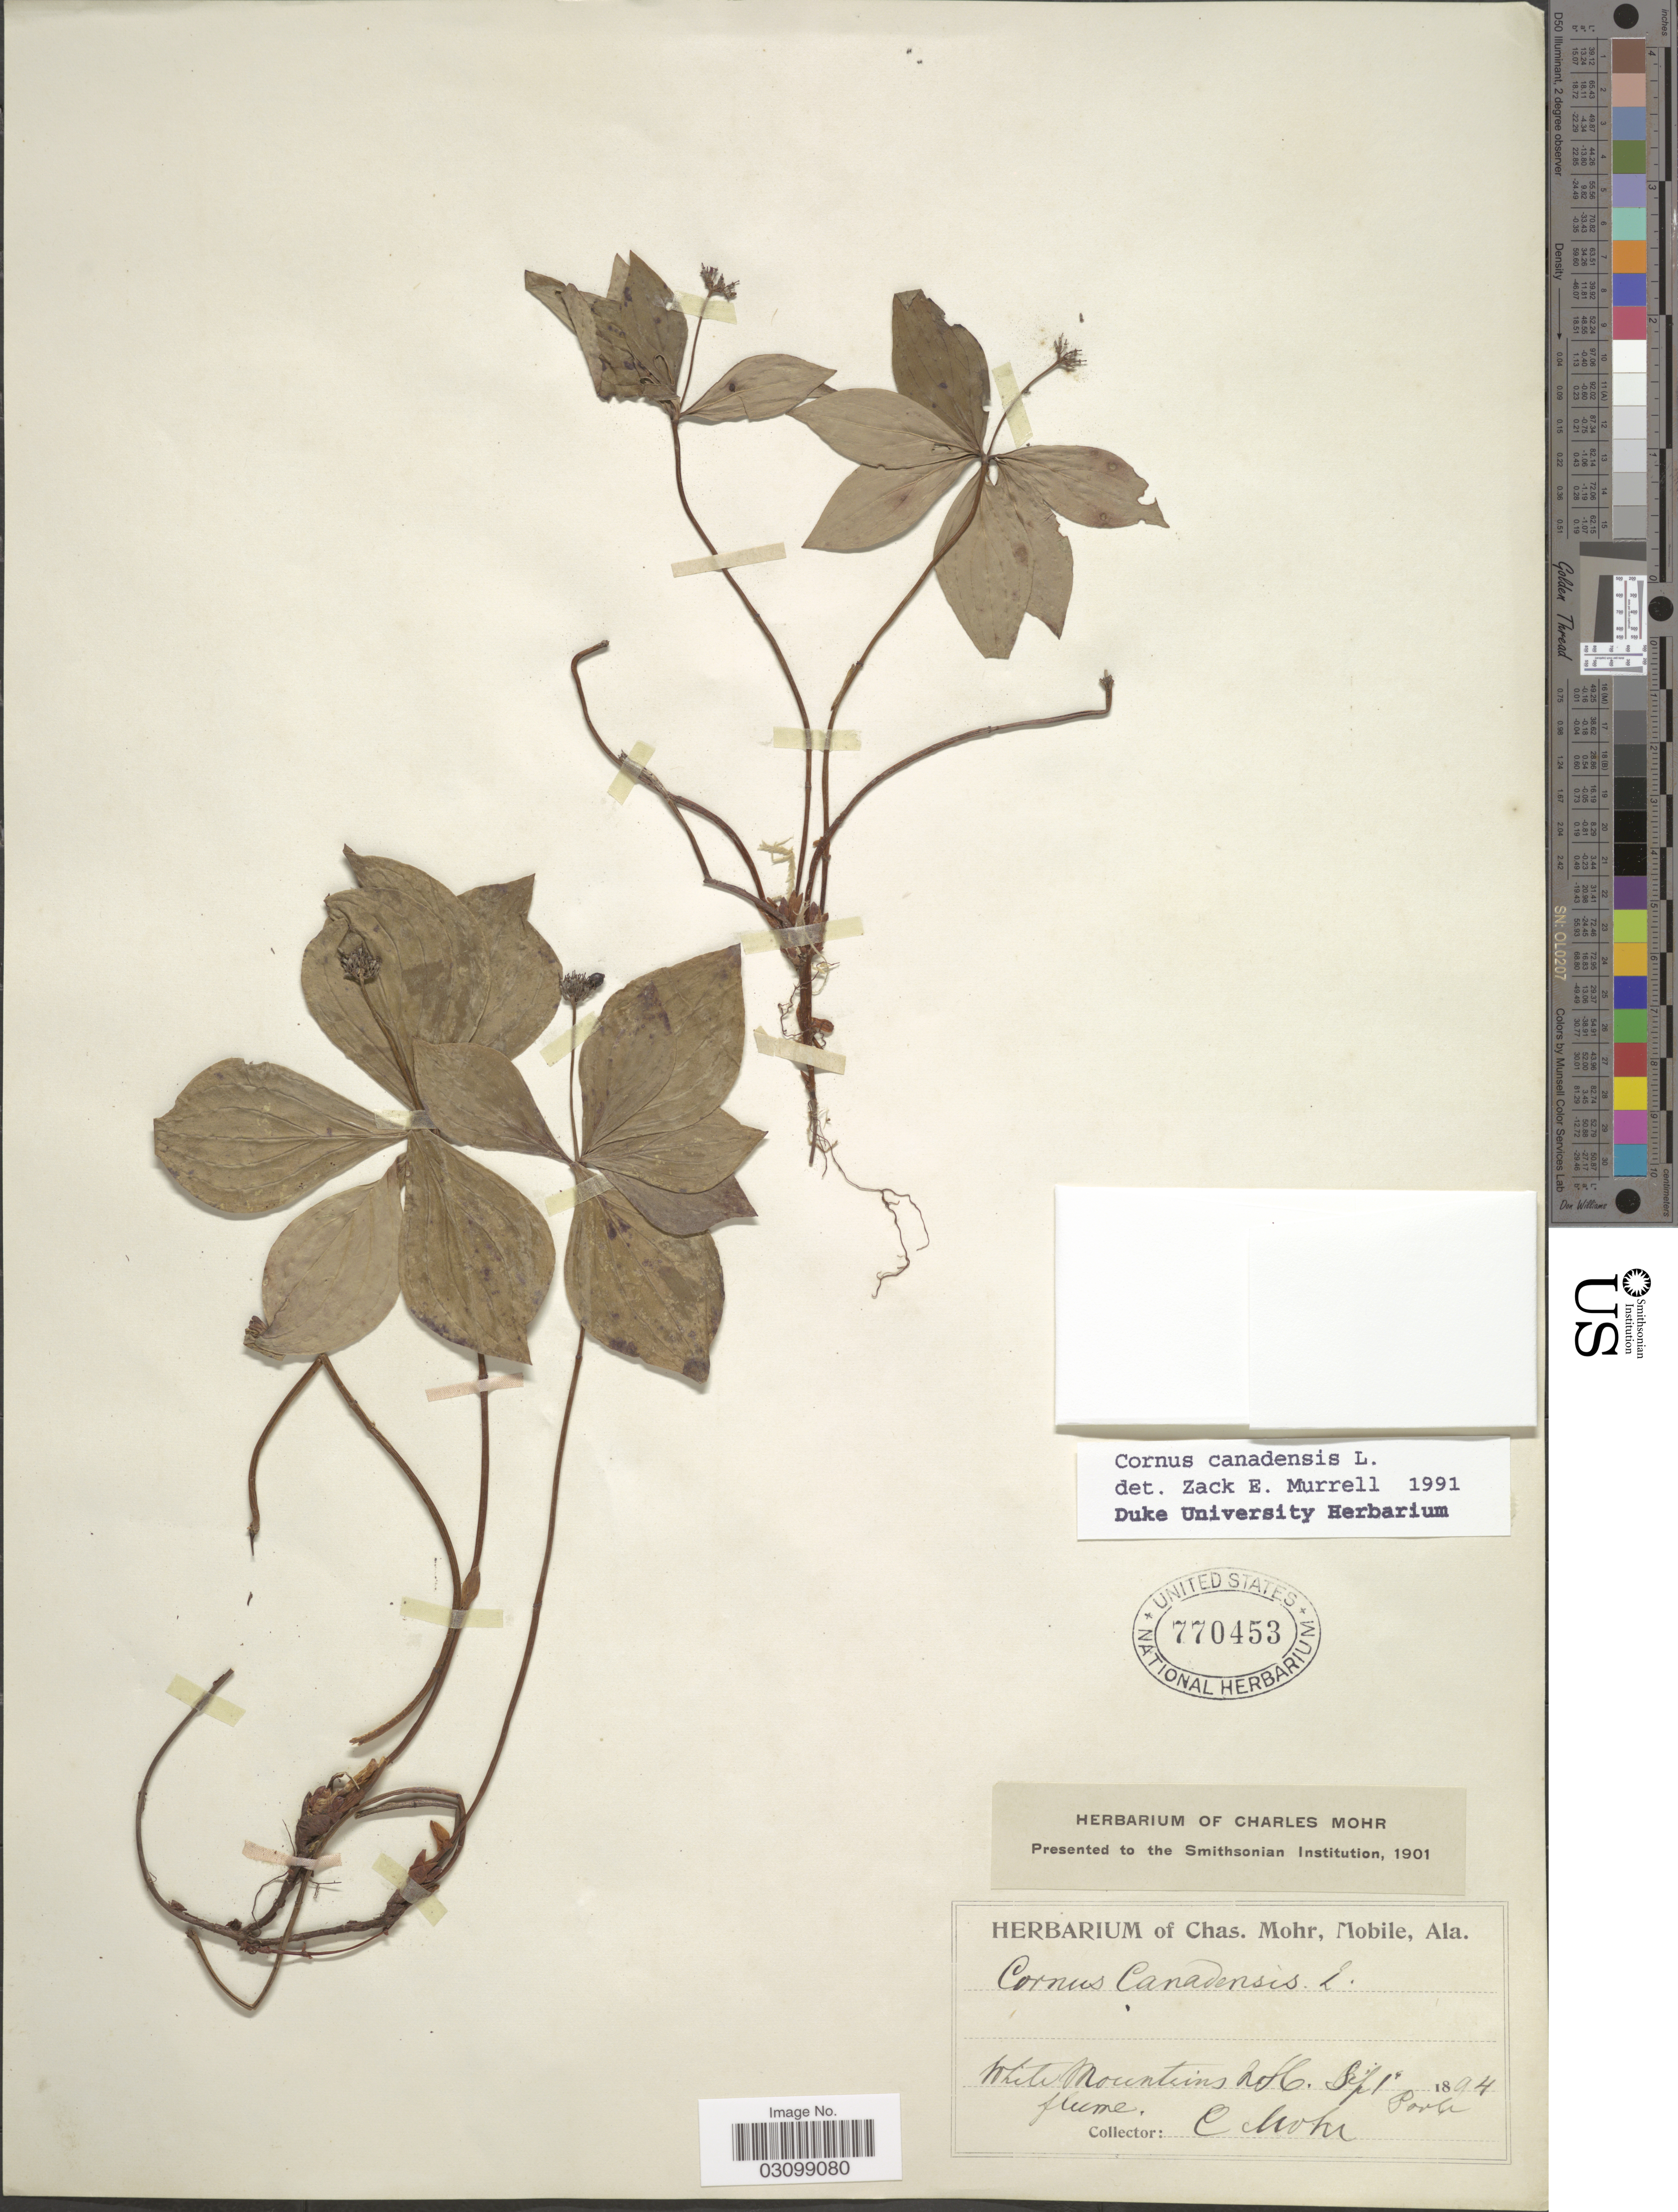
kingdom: Plantae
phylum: Tracheophyta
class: Magnoliopsida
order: Cornales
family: Cornaceae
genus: Cornus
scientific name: Cornus canadensis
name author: L.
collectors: Mohr, C. T. (herbarium)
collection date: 1894-09-01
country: United States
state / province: New Hampshire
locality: White Mountains. N.H. Park.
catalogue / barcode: US 770453